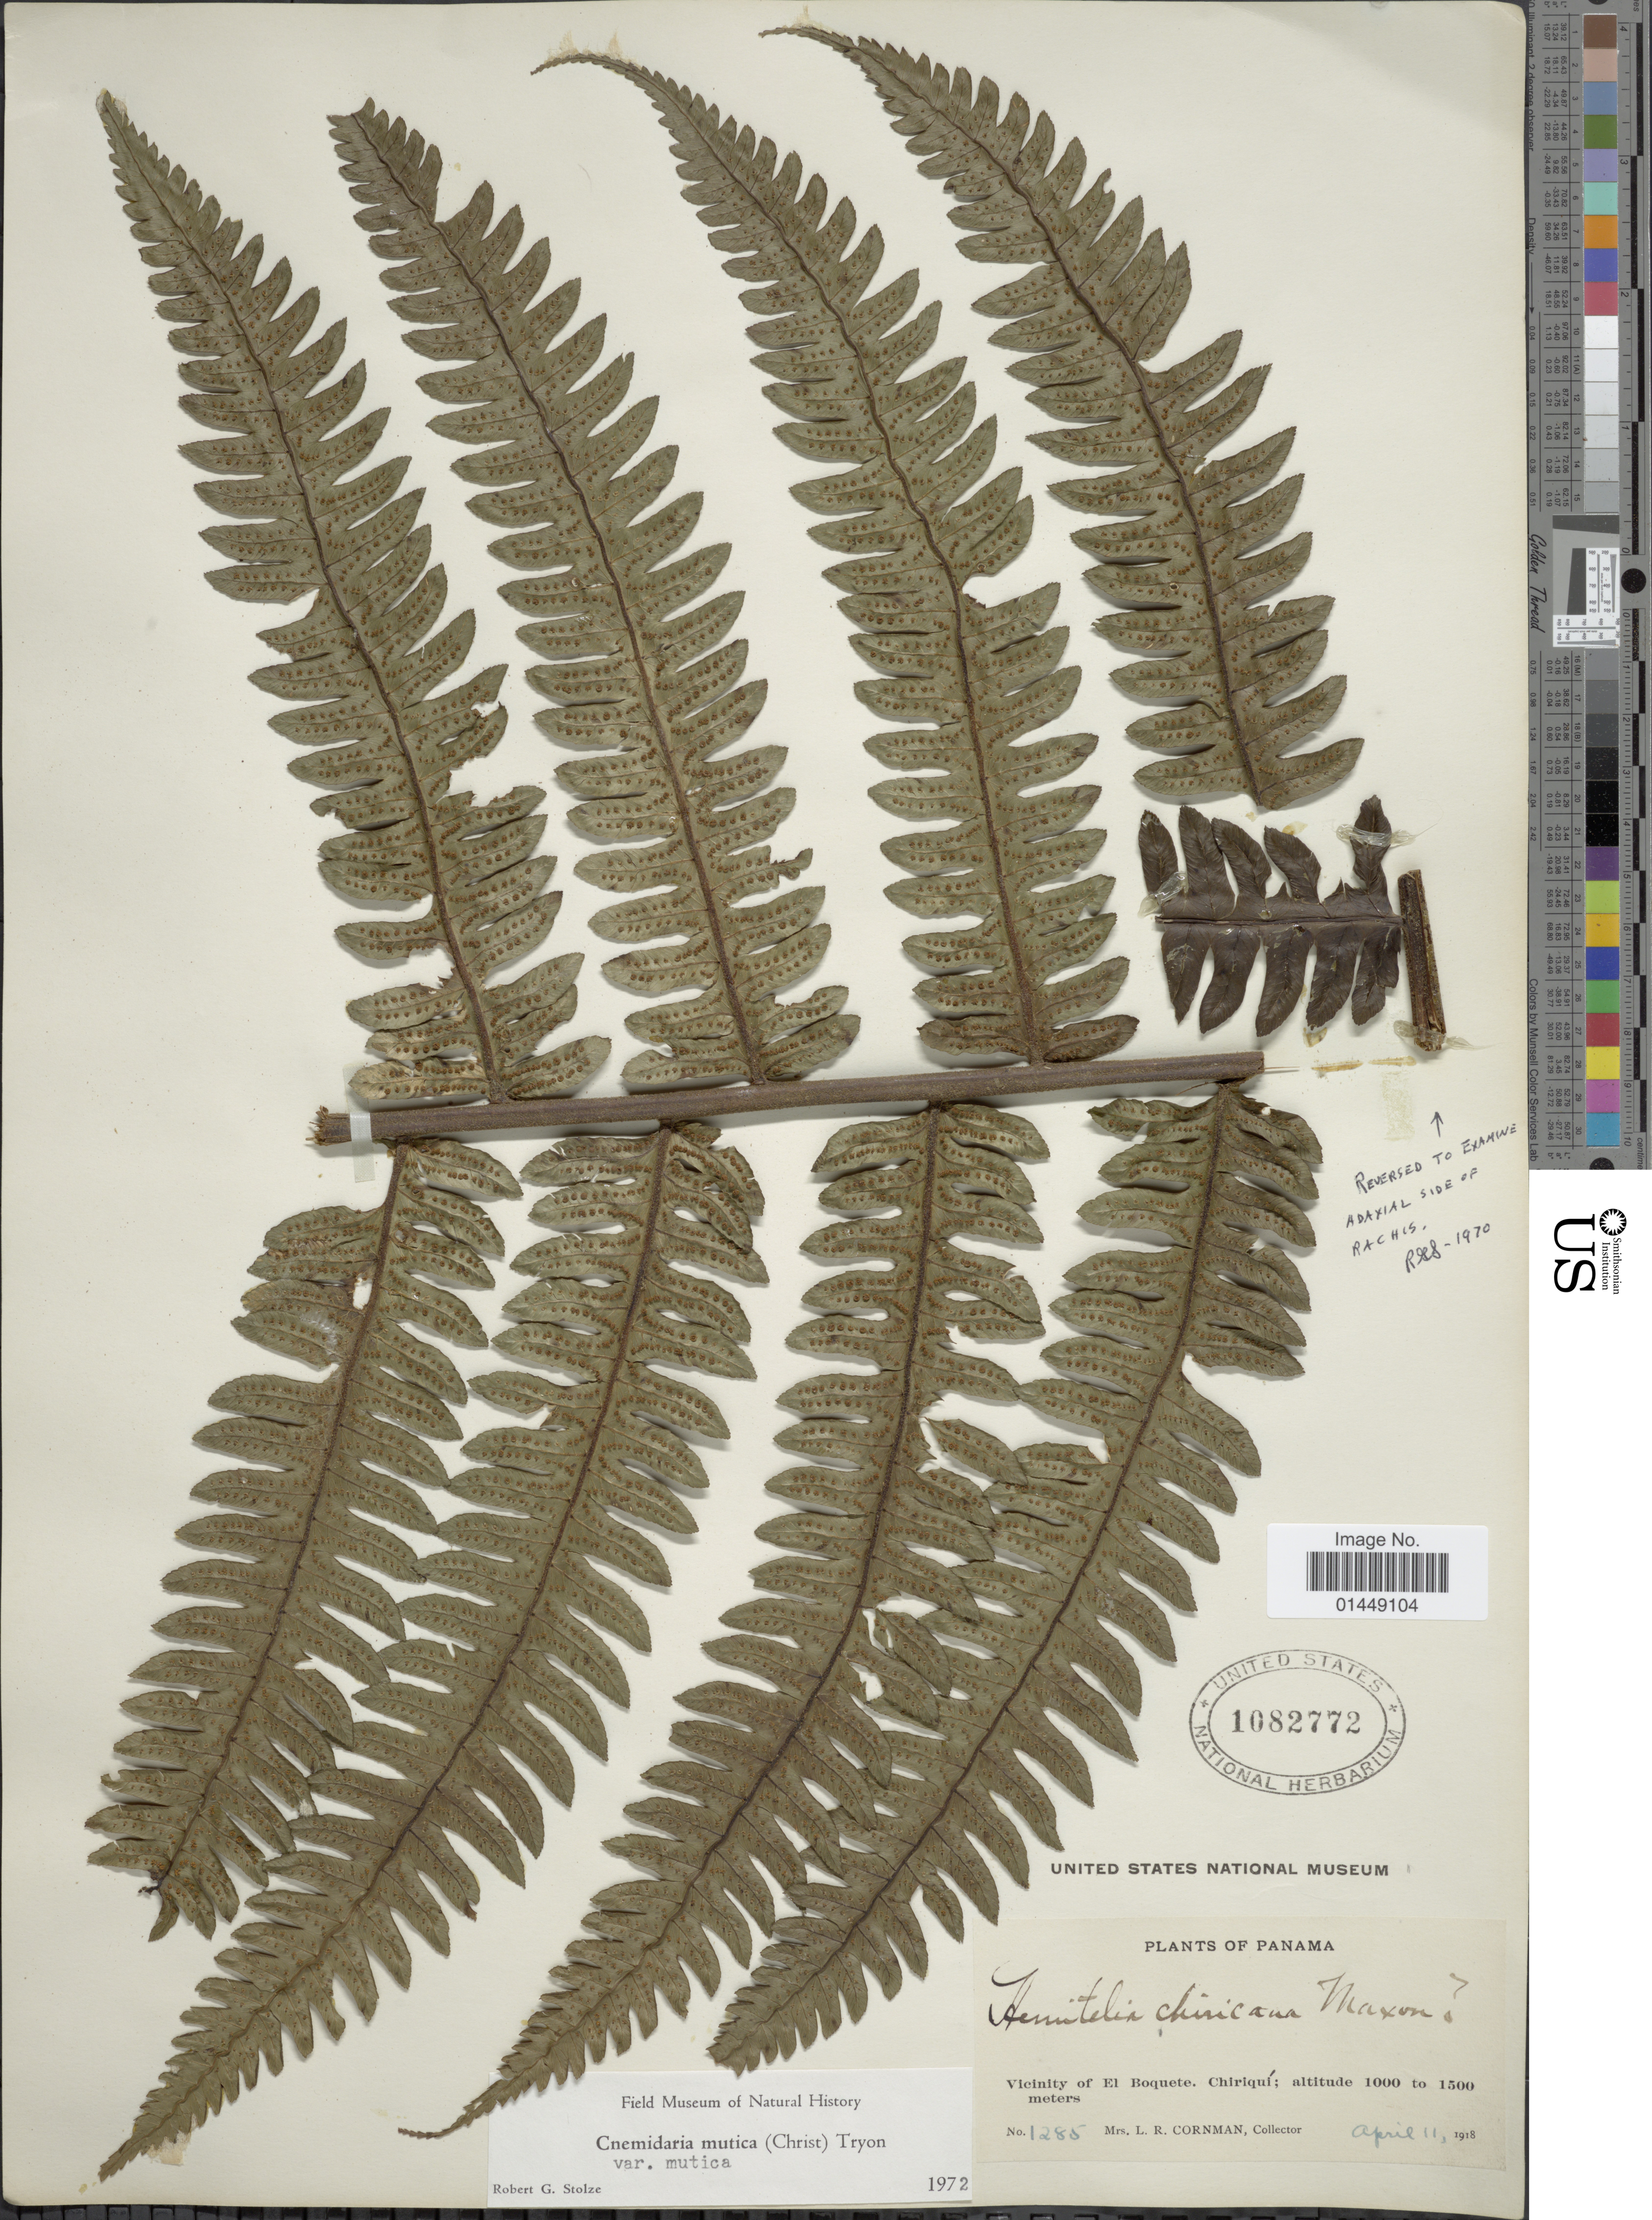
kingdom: Plantae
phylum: Tracheophyta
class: Polypodiopsida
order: Cyatheales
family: Cyatheaceae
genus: Cyathea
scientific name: Cyathea mutica var. mutica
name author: (Christ) Domin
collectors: L. Cornman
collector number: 1285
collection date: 1918-04-11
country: Panama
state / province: Chiriqui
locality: Vicinity of El Boquete. Chiriquí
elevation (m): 1000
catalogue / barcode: US 1082772